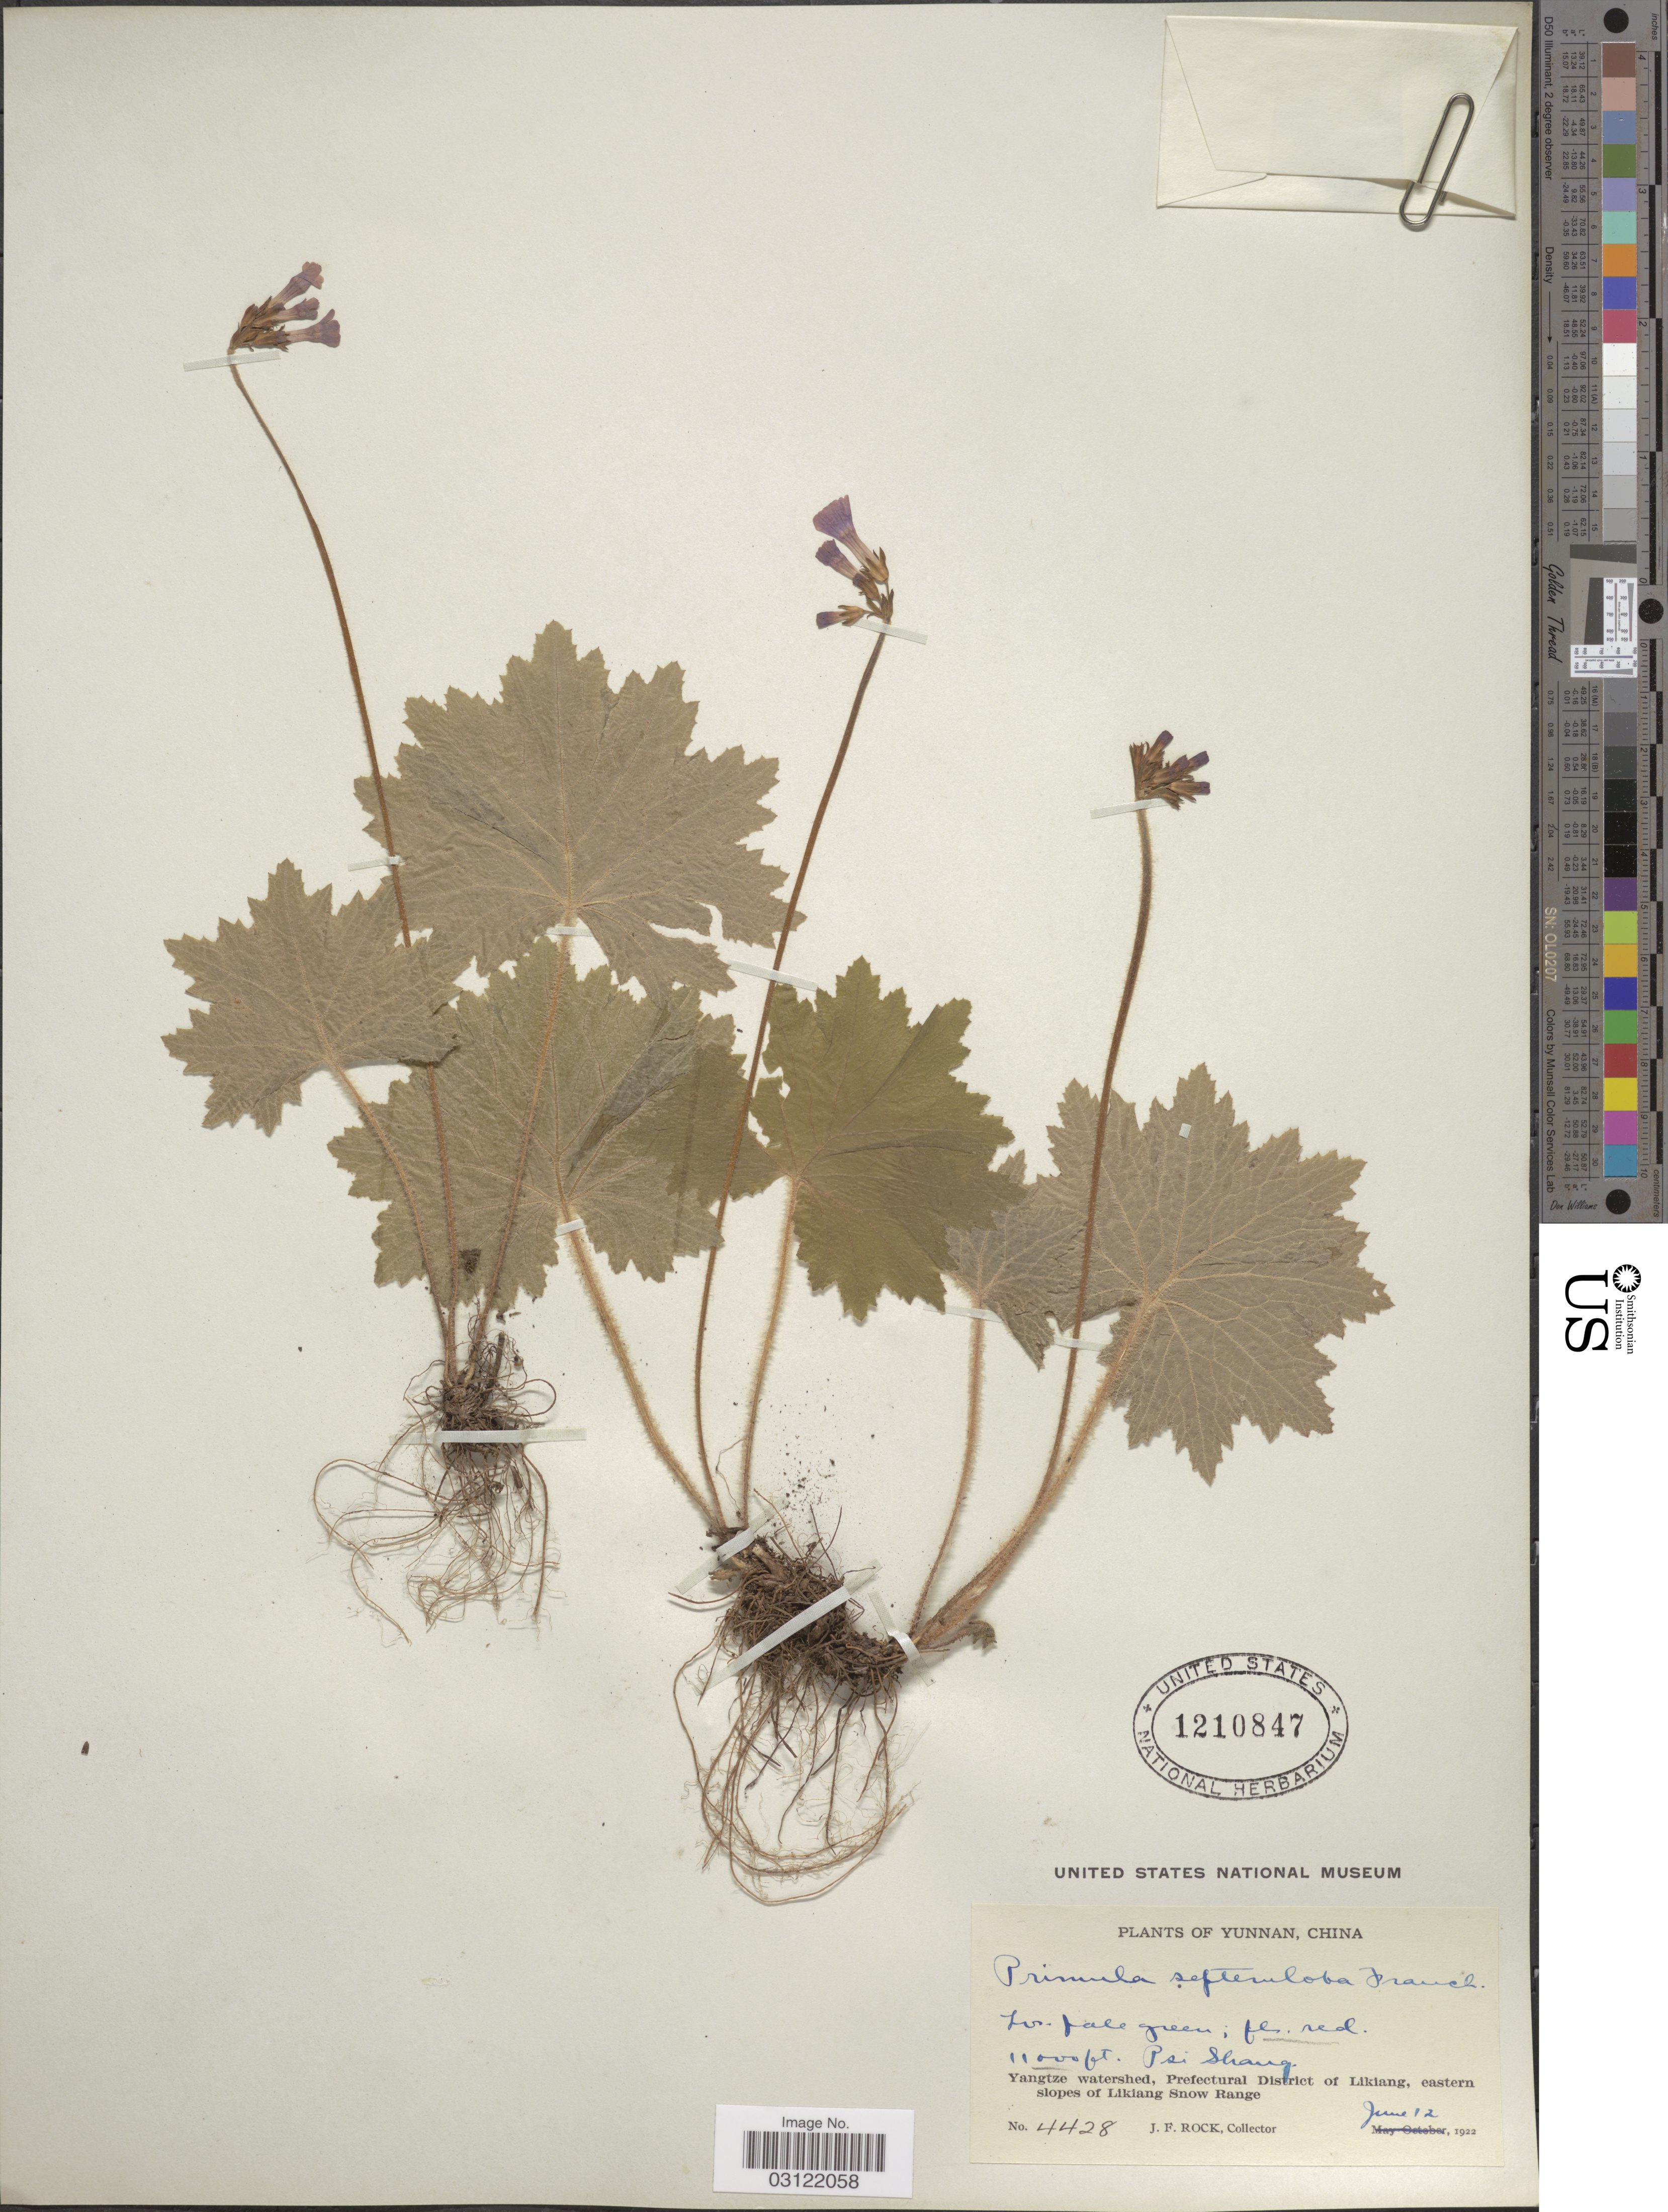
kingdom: Plantae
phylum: Tracheophyta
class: Magnoliopsida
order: Ericales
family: Primulaceae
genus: Primula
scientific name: Primula septemloba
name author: Franch.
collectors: J. Rock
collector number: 4428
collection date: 1922-06-12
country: China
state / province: Yunnan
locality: Psi Shang. Yangtze watershed, Prefectural District of Likiang, eastern slopes of Likiang Snow Range.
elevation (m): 3353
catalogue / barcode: US 1210847